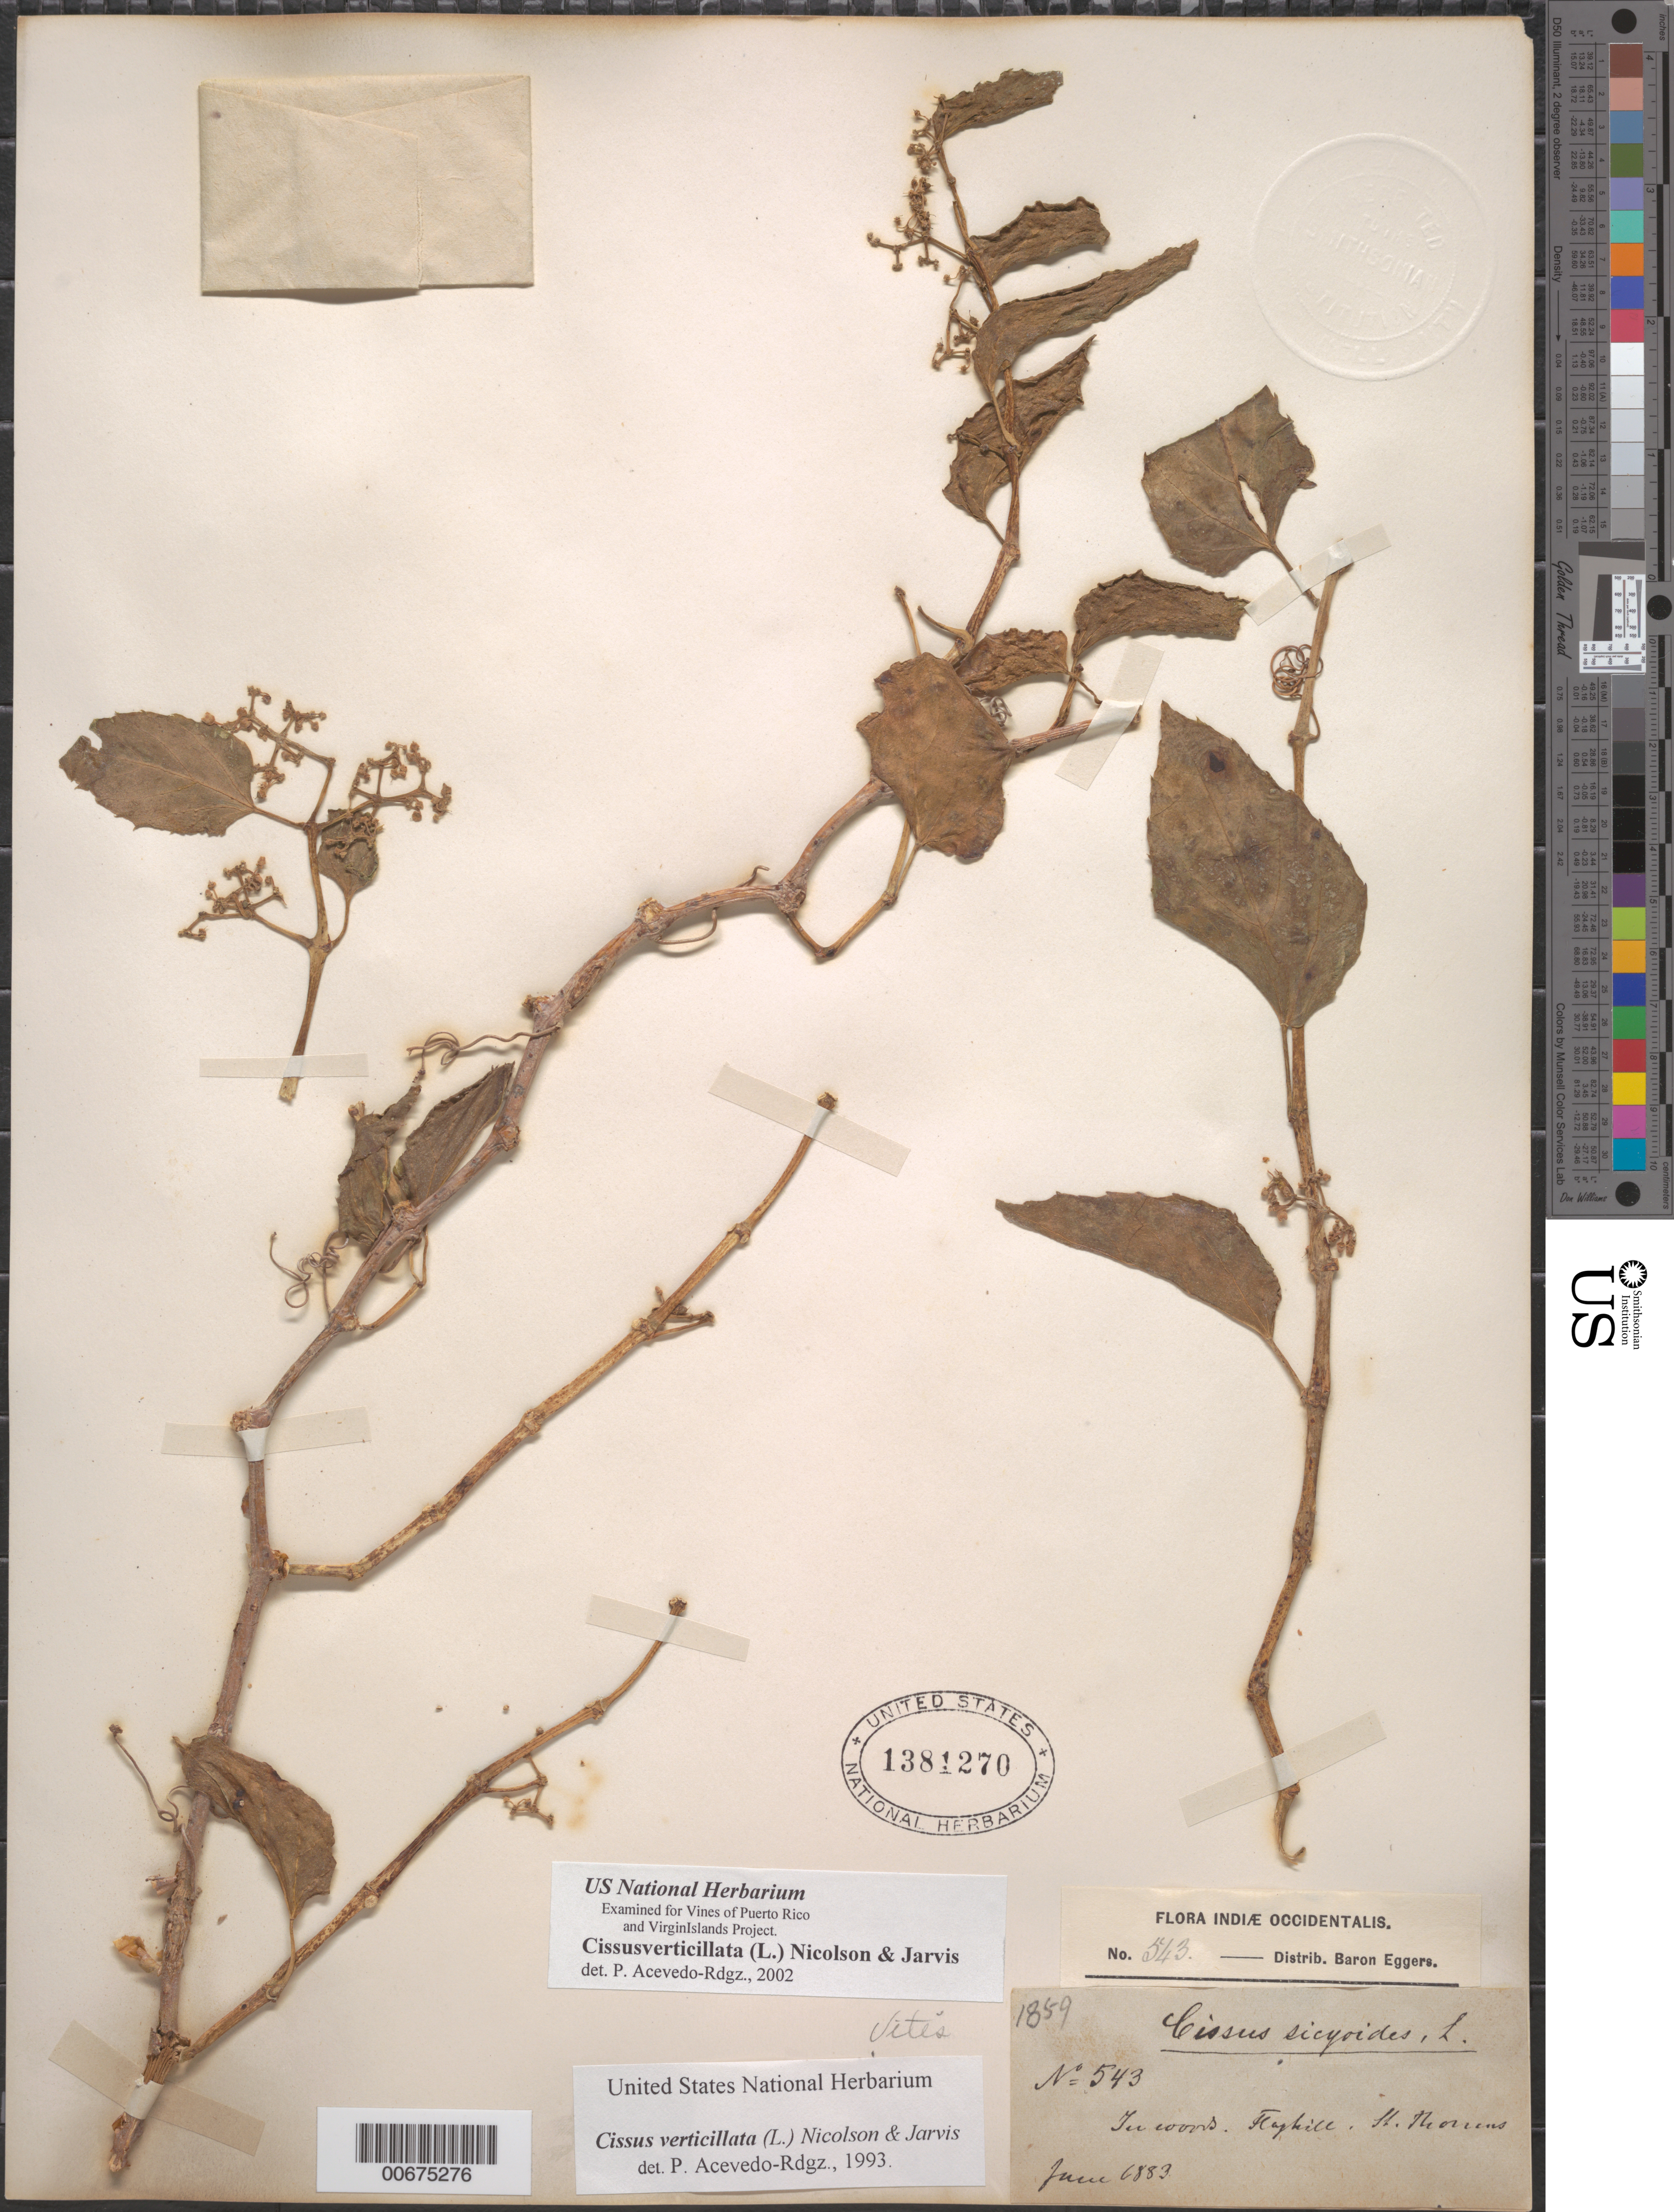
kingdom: Plantae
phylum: Tracheophyta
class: Magnoliopsida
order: Vitales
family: Vitaceae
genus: Cissus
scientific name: Cissus verticillata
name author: (L.) Nicolson & C.E. Jarvis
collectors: H. F. A. von Eggers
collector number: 543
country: U.S. Virgin Islands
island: St. Thomas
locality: St. Thomas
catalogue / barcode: US 1381270